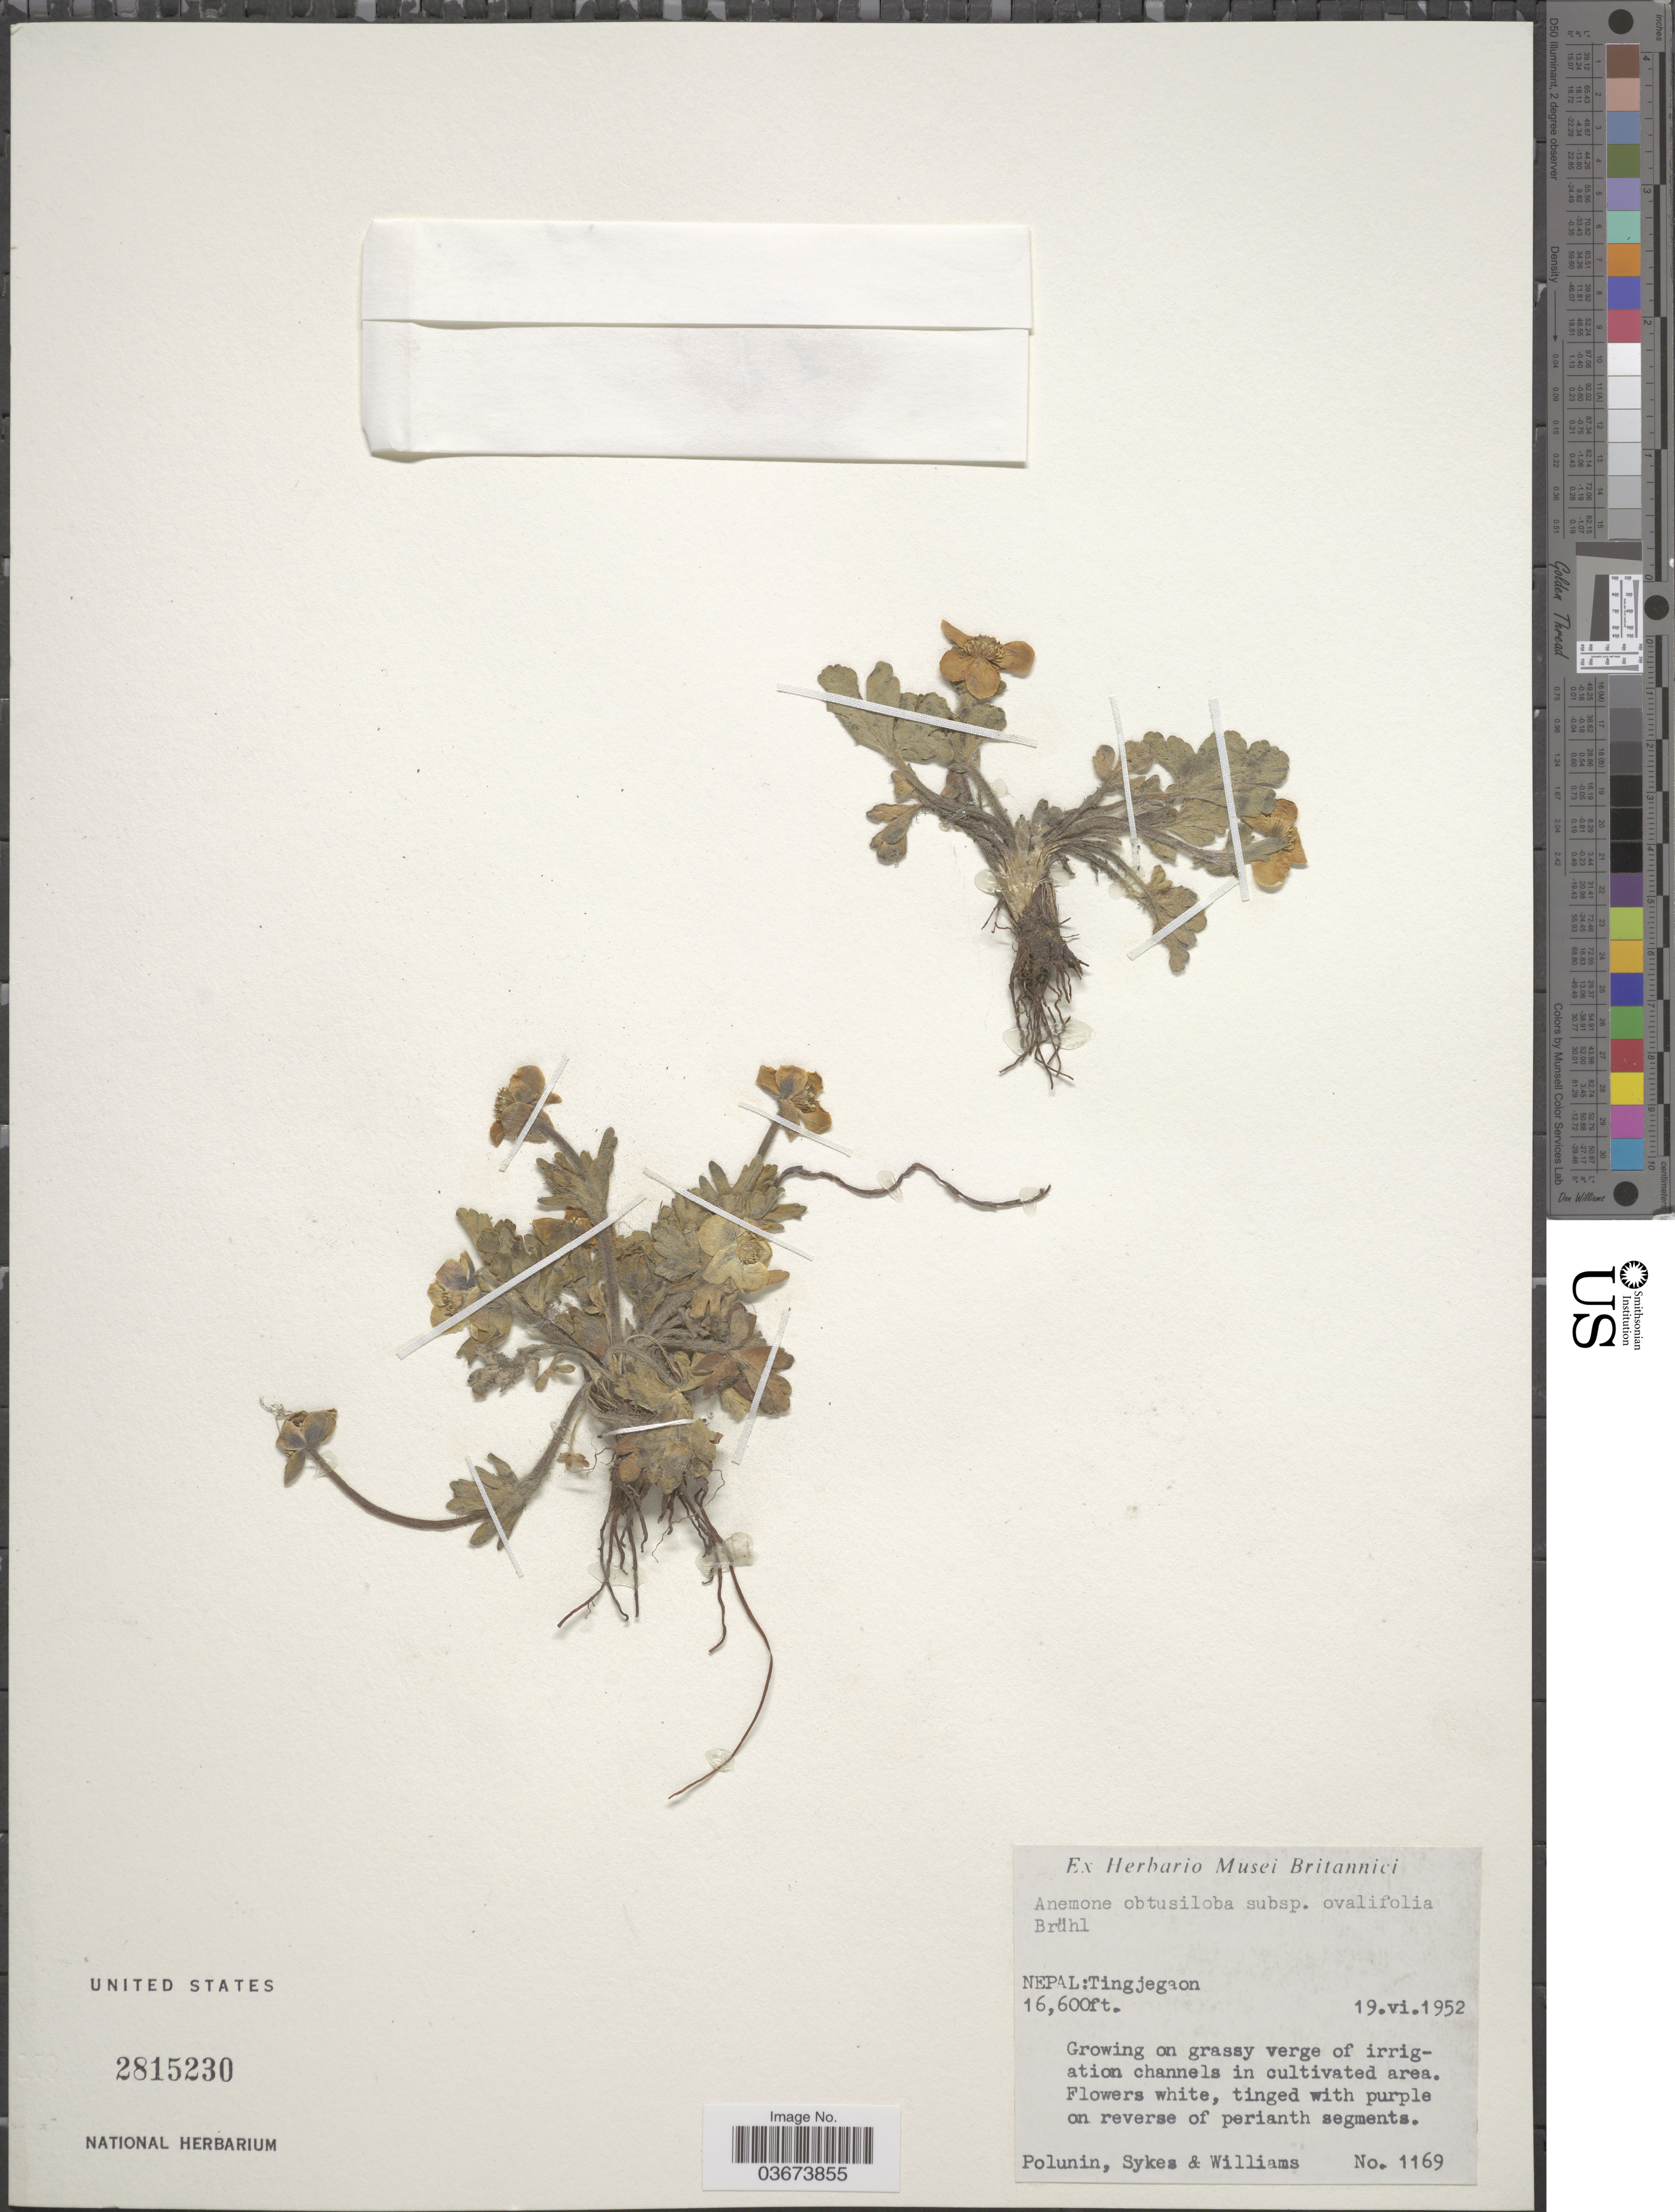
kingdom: Plantae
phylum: Tracheophyta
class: Magnoliopsida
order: Ranunculales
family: Ranunculaceae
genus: Anemone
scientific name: Anemone obtusiloba subsp. obtusiloba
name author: D. Don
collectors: Polunin, Sykes, -- & -- Williams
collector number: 1169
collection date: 1952-06-19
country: Nepal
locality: Tingjegaon.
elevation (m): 5060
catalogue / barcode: US 2815230